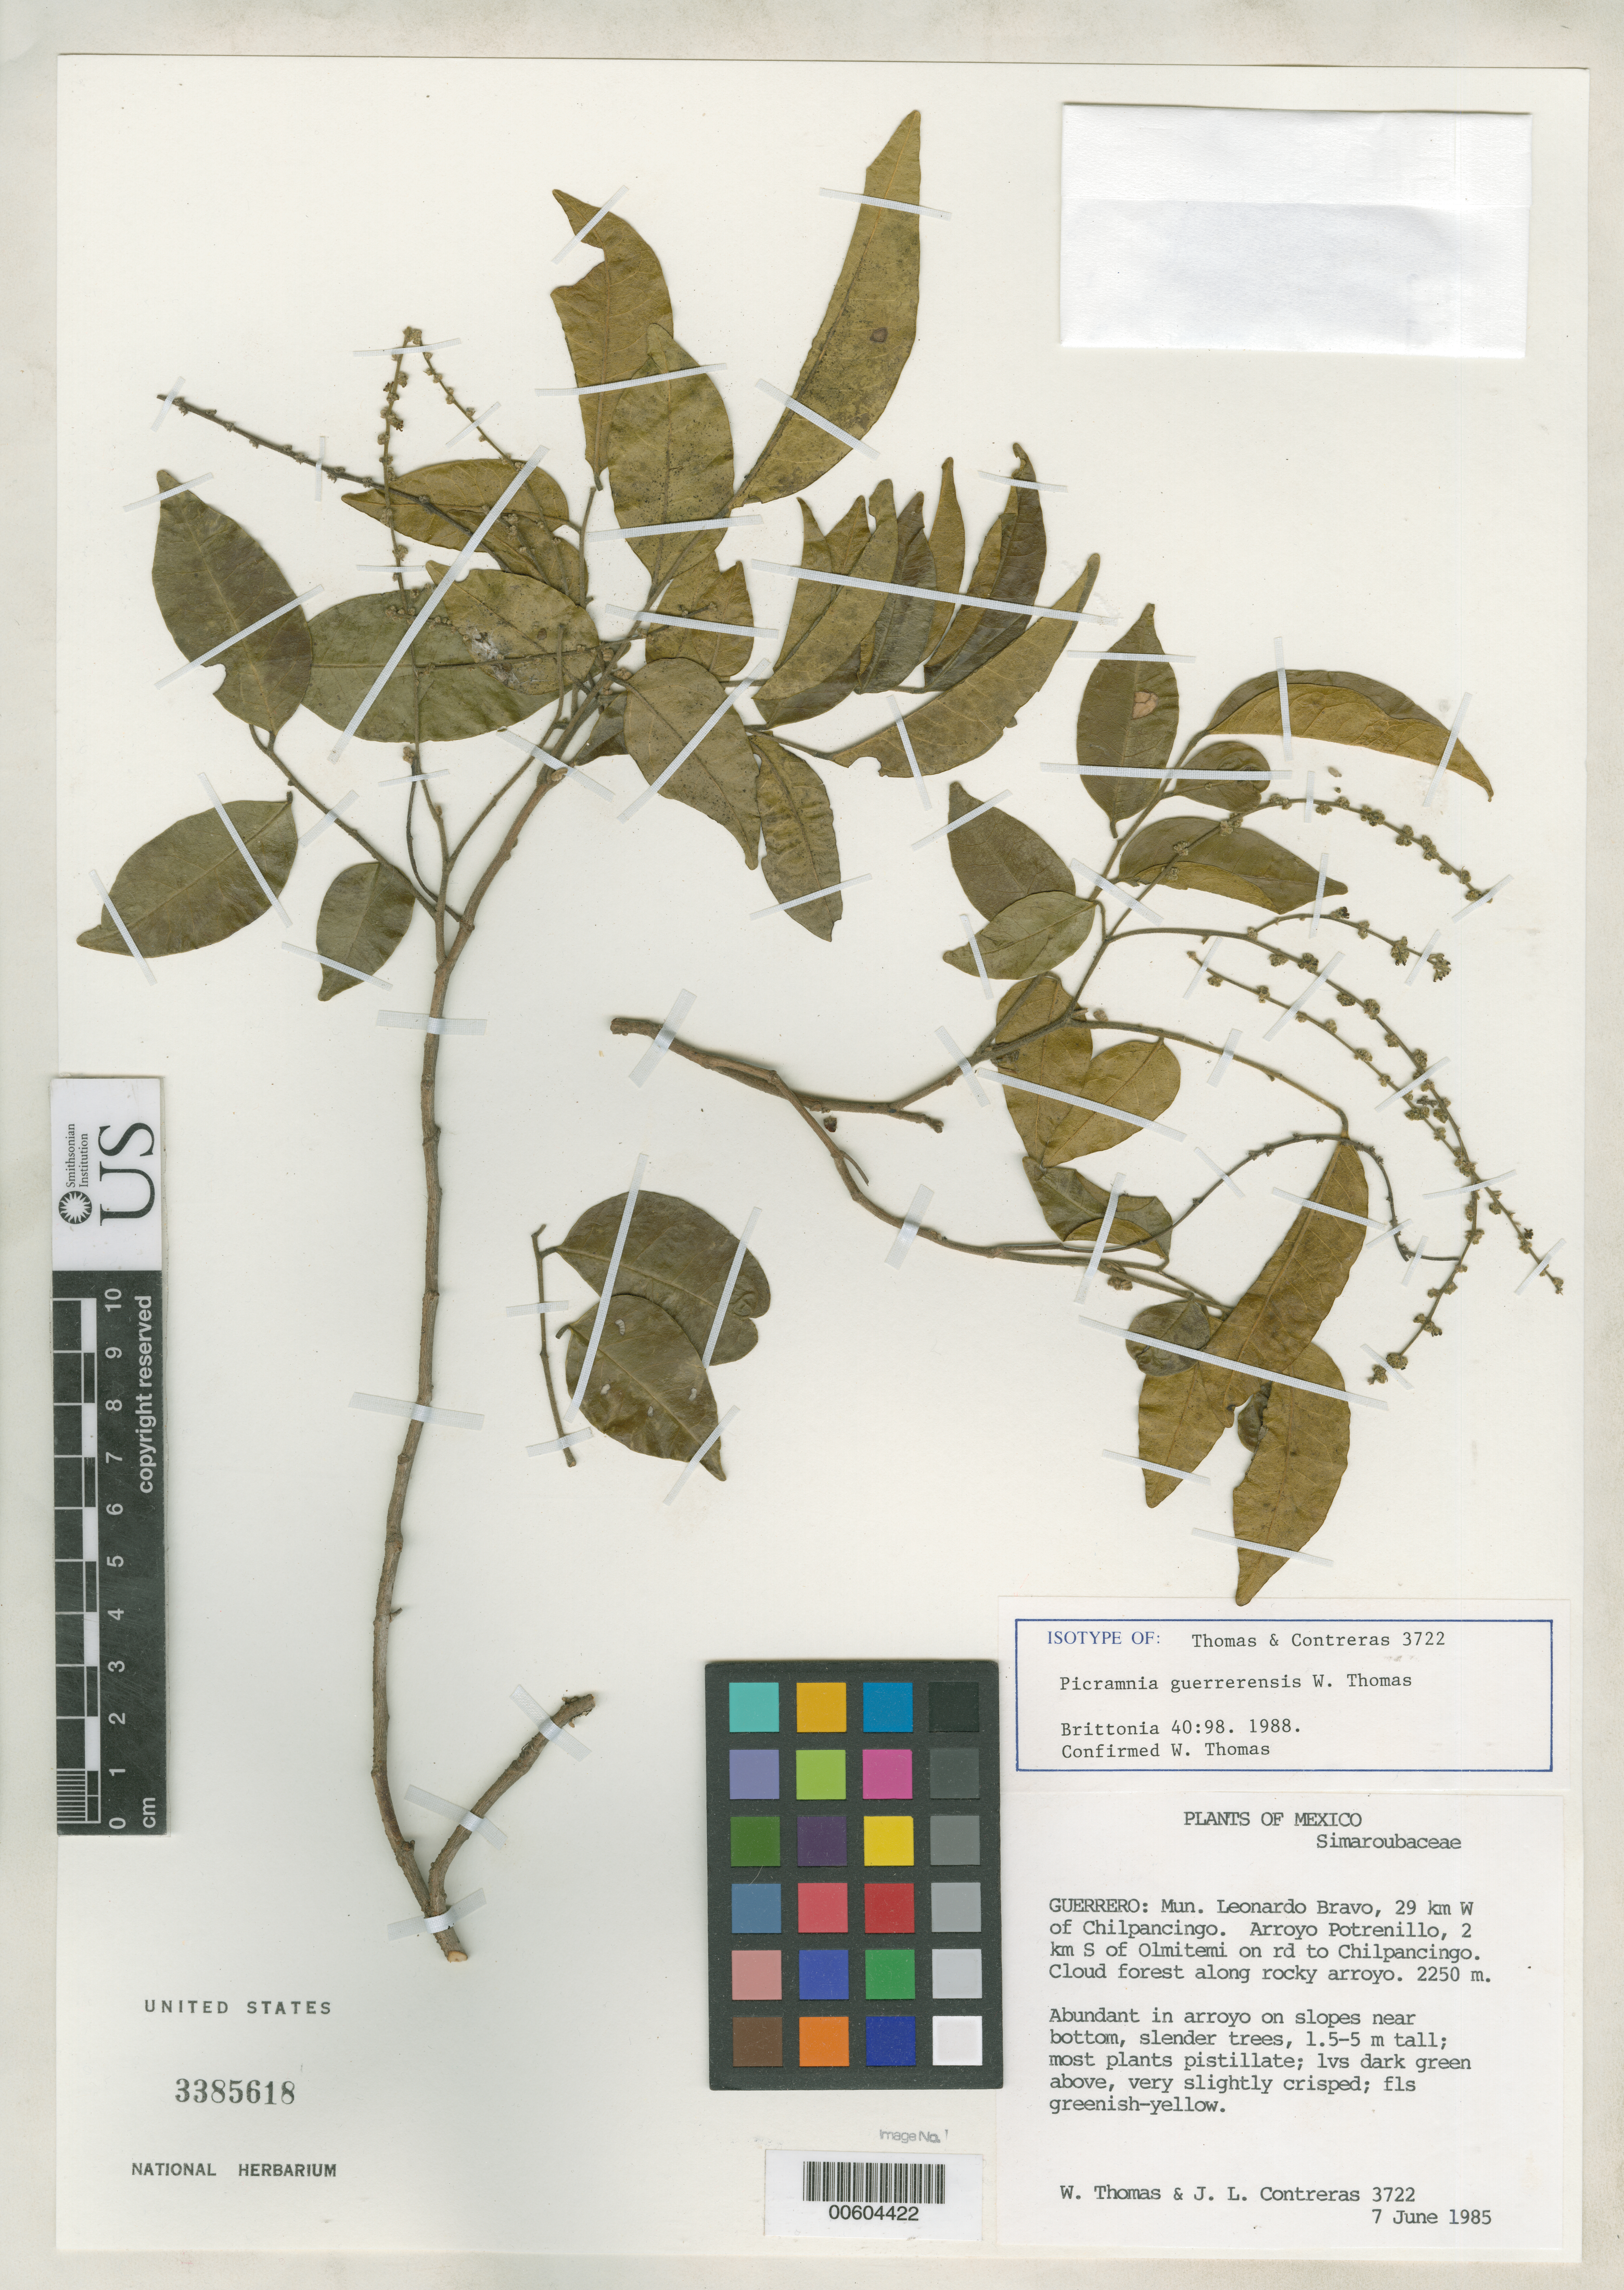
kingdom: Plantae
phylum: Tracheophyta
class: Magnoliopsida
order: Picramniales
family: Picramniaceae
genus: Picramnia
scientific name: Picramnia guerrerensis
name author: W.W. Thomas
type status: Isotype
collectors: W. Thomas & J. L. Contreras J.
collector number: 3722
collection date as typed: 07 Jun 1985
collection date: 1985-06-07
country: Mexico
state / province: Guerrero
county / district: Leonardo Bravo Mun.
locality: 29 km W of Chilpancingo, Arroyo Potrenillo, 2 km S of Olmitemi on road to Chilpancingo.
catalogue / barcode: US 3385618